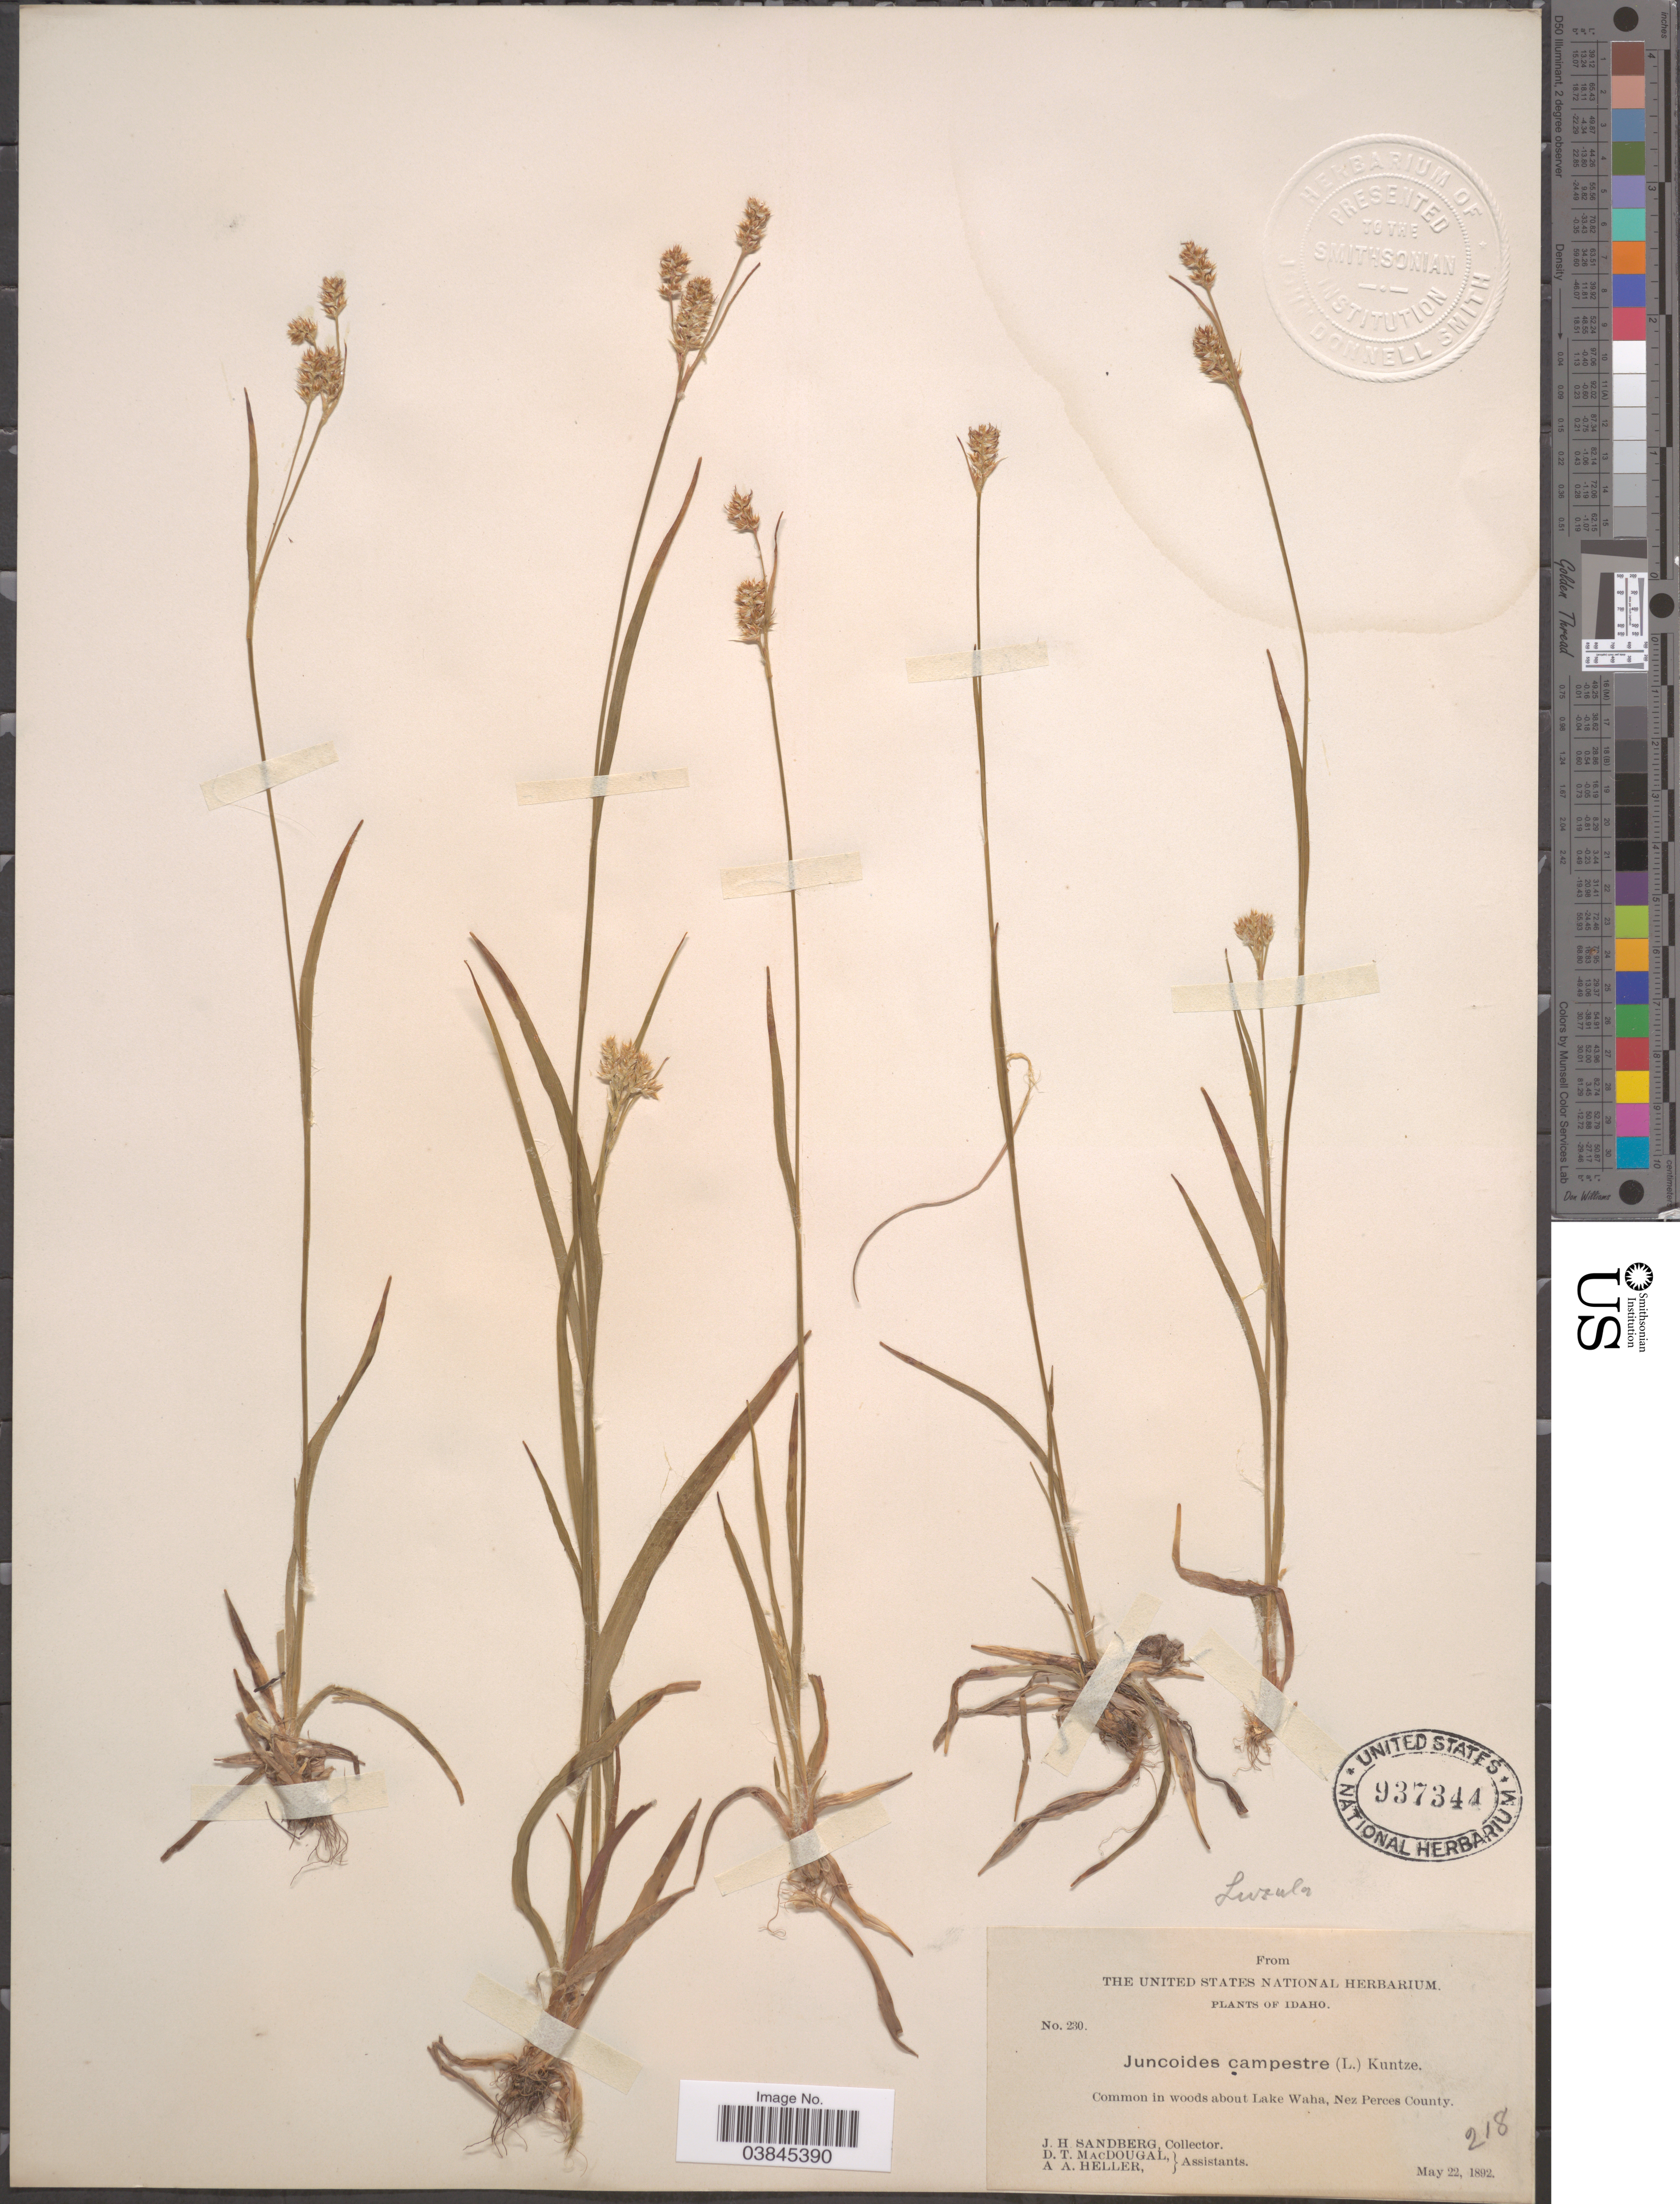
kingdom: Plantae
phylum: Tracheophyta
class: Liliopsida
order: Poales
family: Juncaceae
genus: Luzula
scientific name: Luzula campestris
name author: (L.) DC.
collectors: J. H. Sandberg, D. T. MacDougal & A. A. Heller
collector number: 230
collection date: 1892-05-22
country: United States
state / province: Idaho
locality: About Lake Waha, Nez Perces County.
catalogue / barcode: US 937344